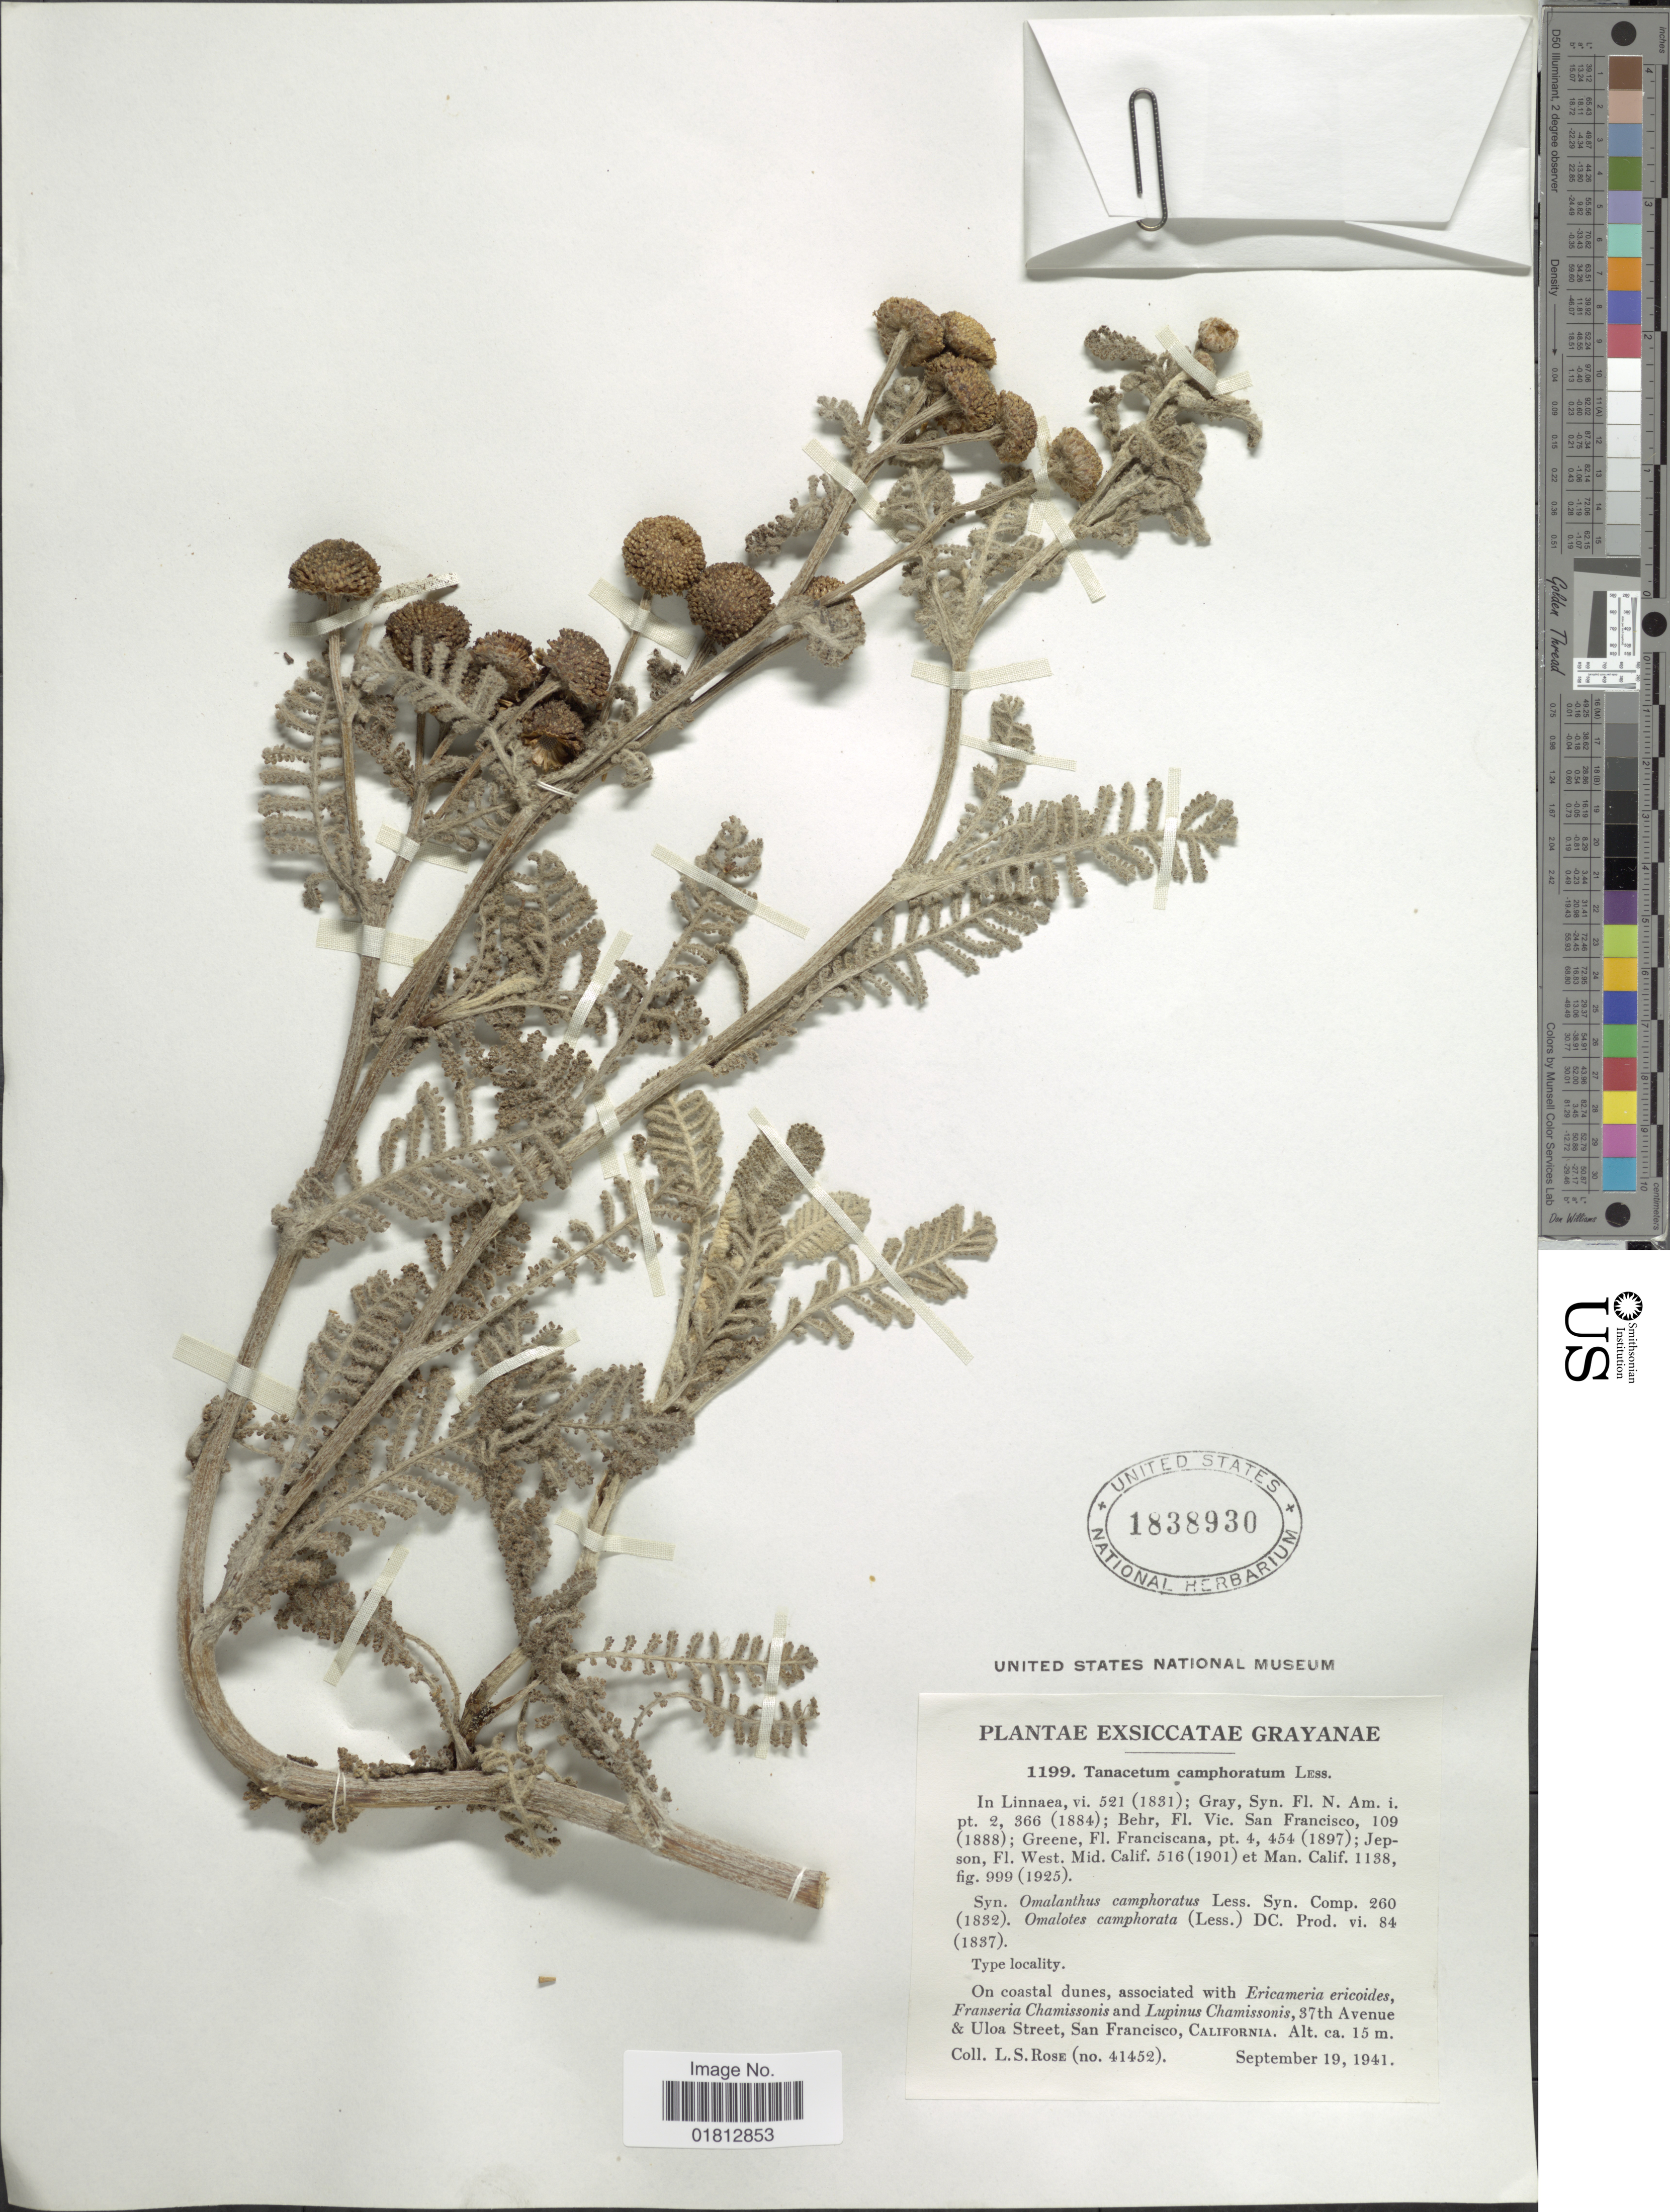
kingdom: Plantae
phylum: Tracheophyta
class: Magnoliopsida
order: Asterales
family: Asteraceae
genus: Tanacetum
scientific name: Tanacetum camphoratum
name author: Less.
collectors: L. S. Rose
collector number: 41452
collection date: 1941-09-19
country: United States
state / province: California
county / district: San Francisco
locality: Grayanae, 37the Avenue & Uloa Street, San Francisco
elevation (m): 15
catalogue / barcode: US 1838930